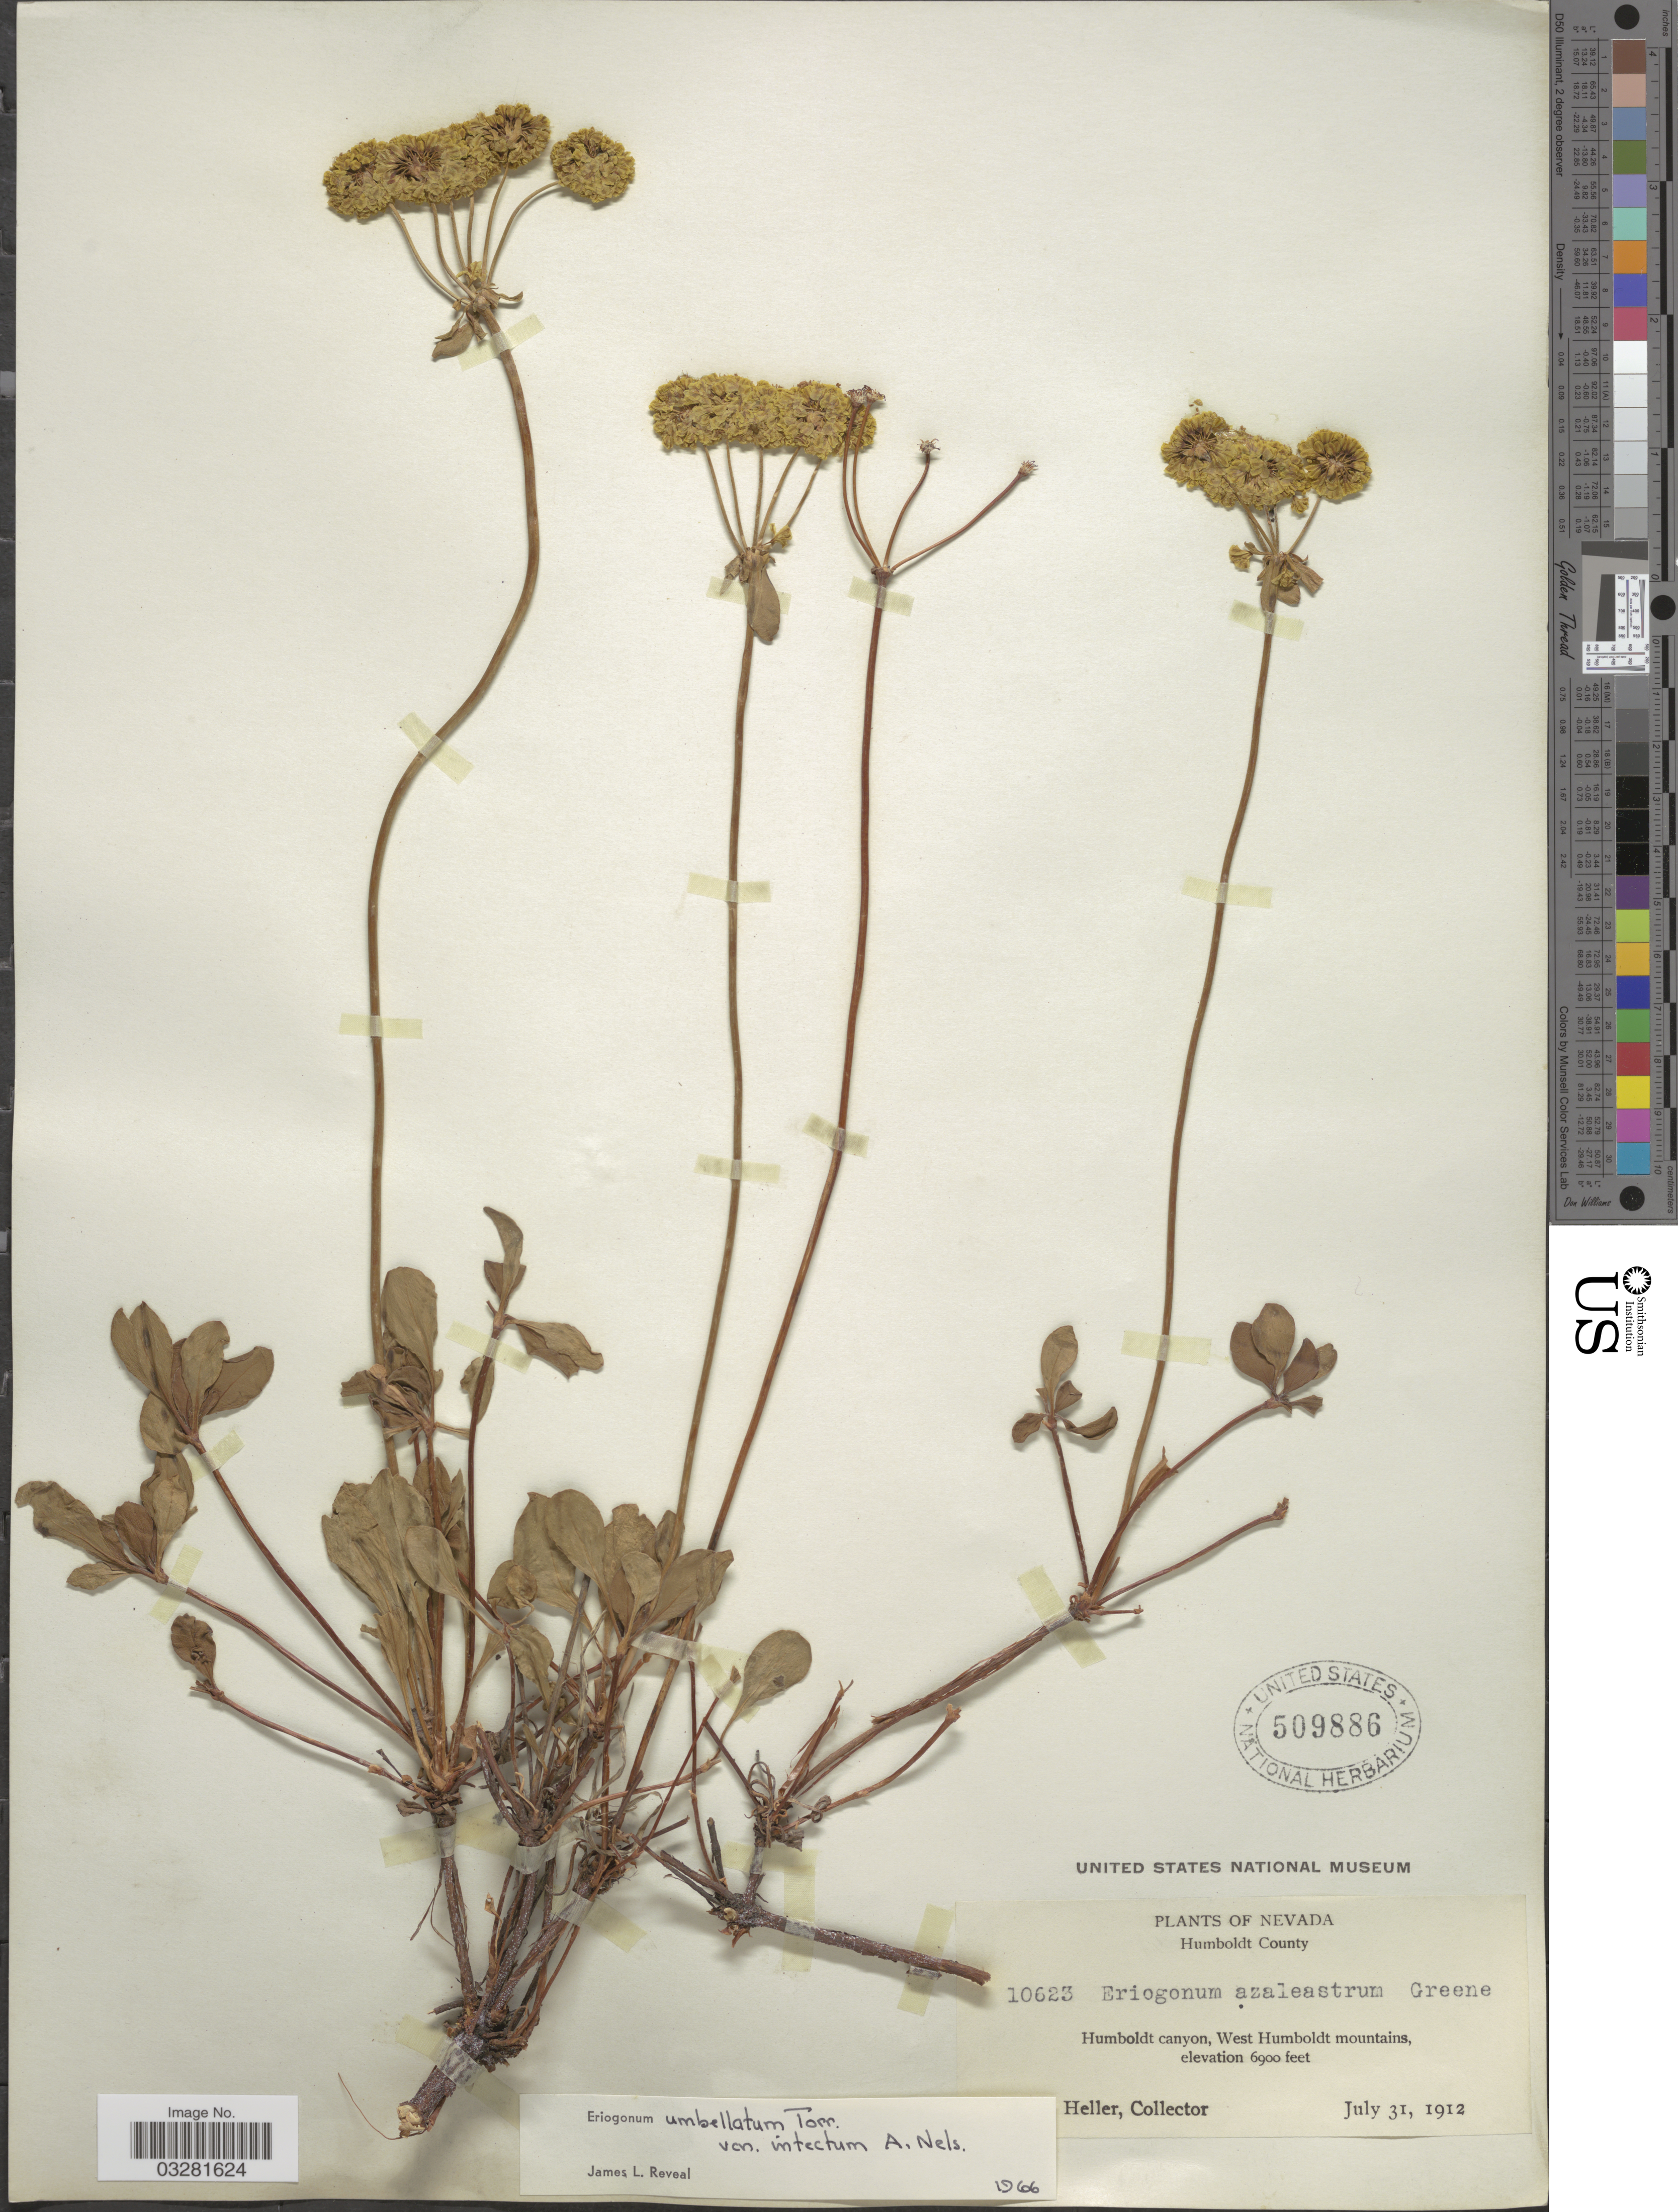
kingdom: Plantae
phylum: Tracheophyta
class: Magnoliopsida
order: Caryophyllales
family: Polygonaceae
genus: Eriogonum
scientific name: Eriogonum umbellatum var. intectum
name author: A. Nelson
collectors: A. A. Heller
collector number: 10623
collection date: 1912-07-31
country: United States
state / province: Nevada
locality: Humboldt County. Humboldt canyon, West Humboldt mountains.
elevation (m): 2103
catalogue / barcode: US 509886